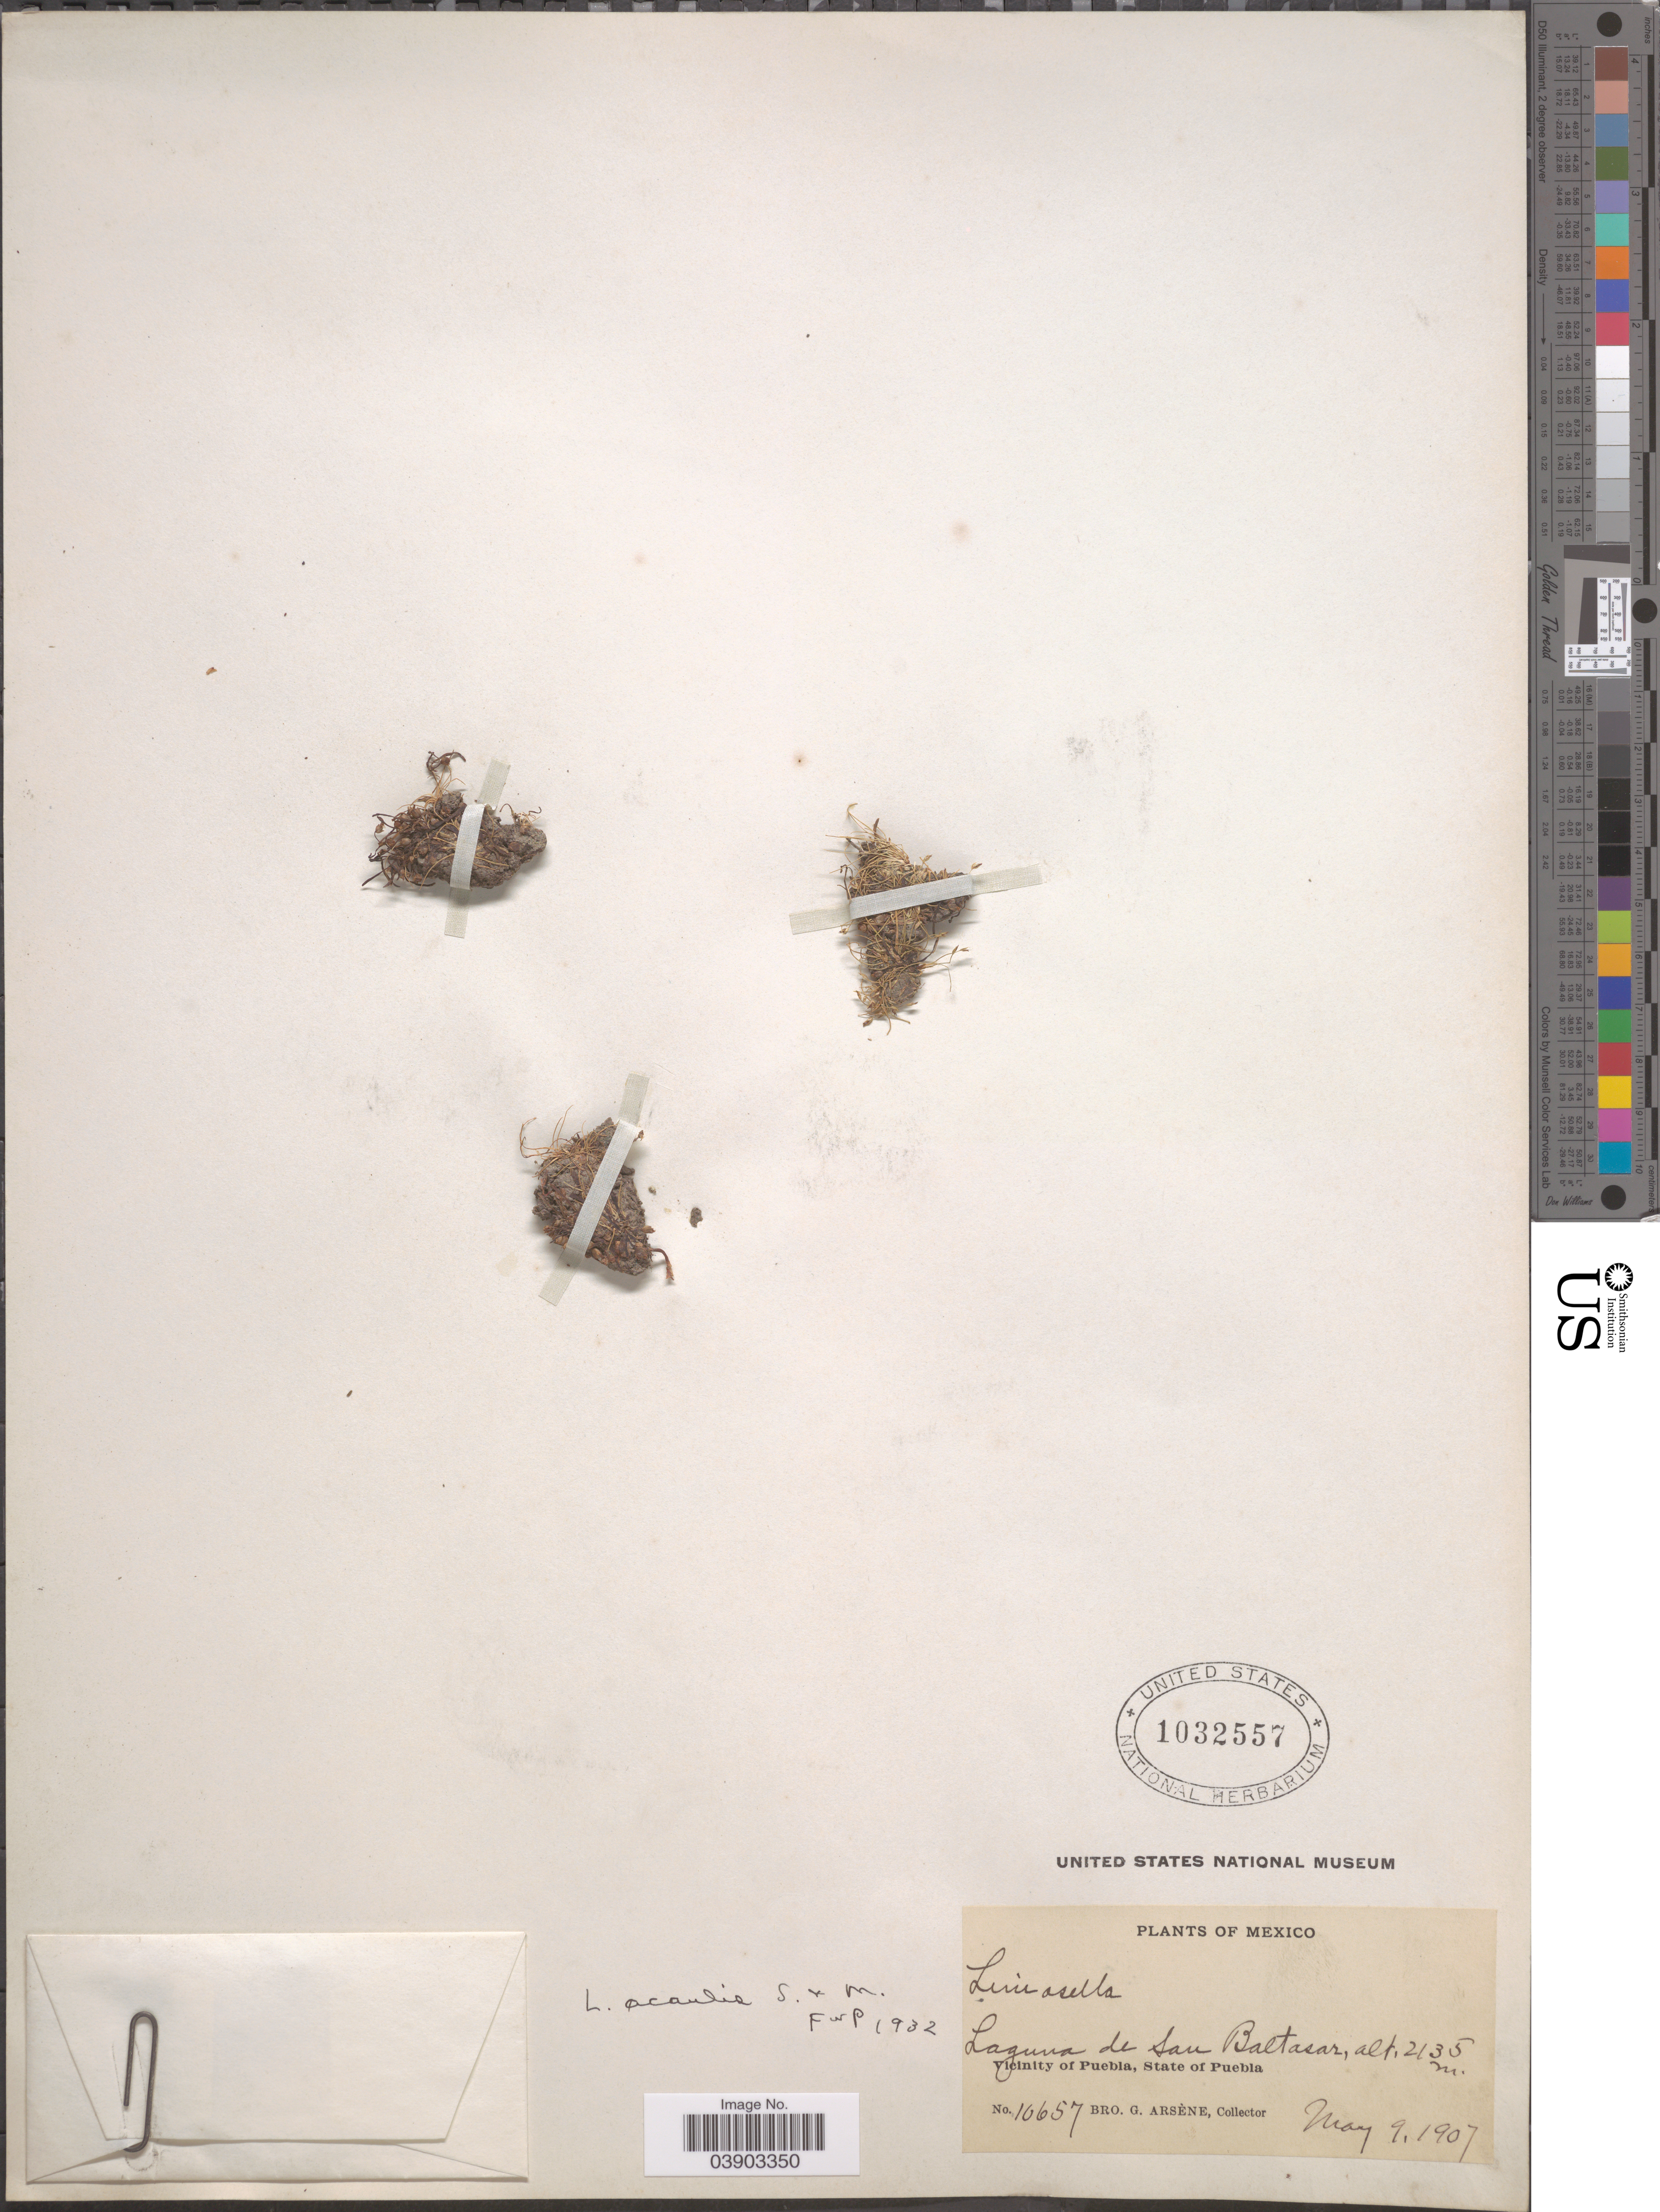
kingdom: Plantae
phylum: Tracheophyta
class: Magnoliopsida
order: Lamiales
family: Scrophulariaceae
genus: Limosella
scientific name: Limosella acaulis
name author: Sessé & Moc.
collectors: Bro. G. Arsène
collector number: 10657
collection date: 1907-05-09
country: Mexico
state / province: Puebla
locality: Laguna de San Baltasar, Vicinity of Puebla.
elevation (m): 2135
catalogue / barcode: US 1032557